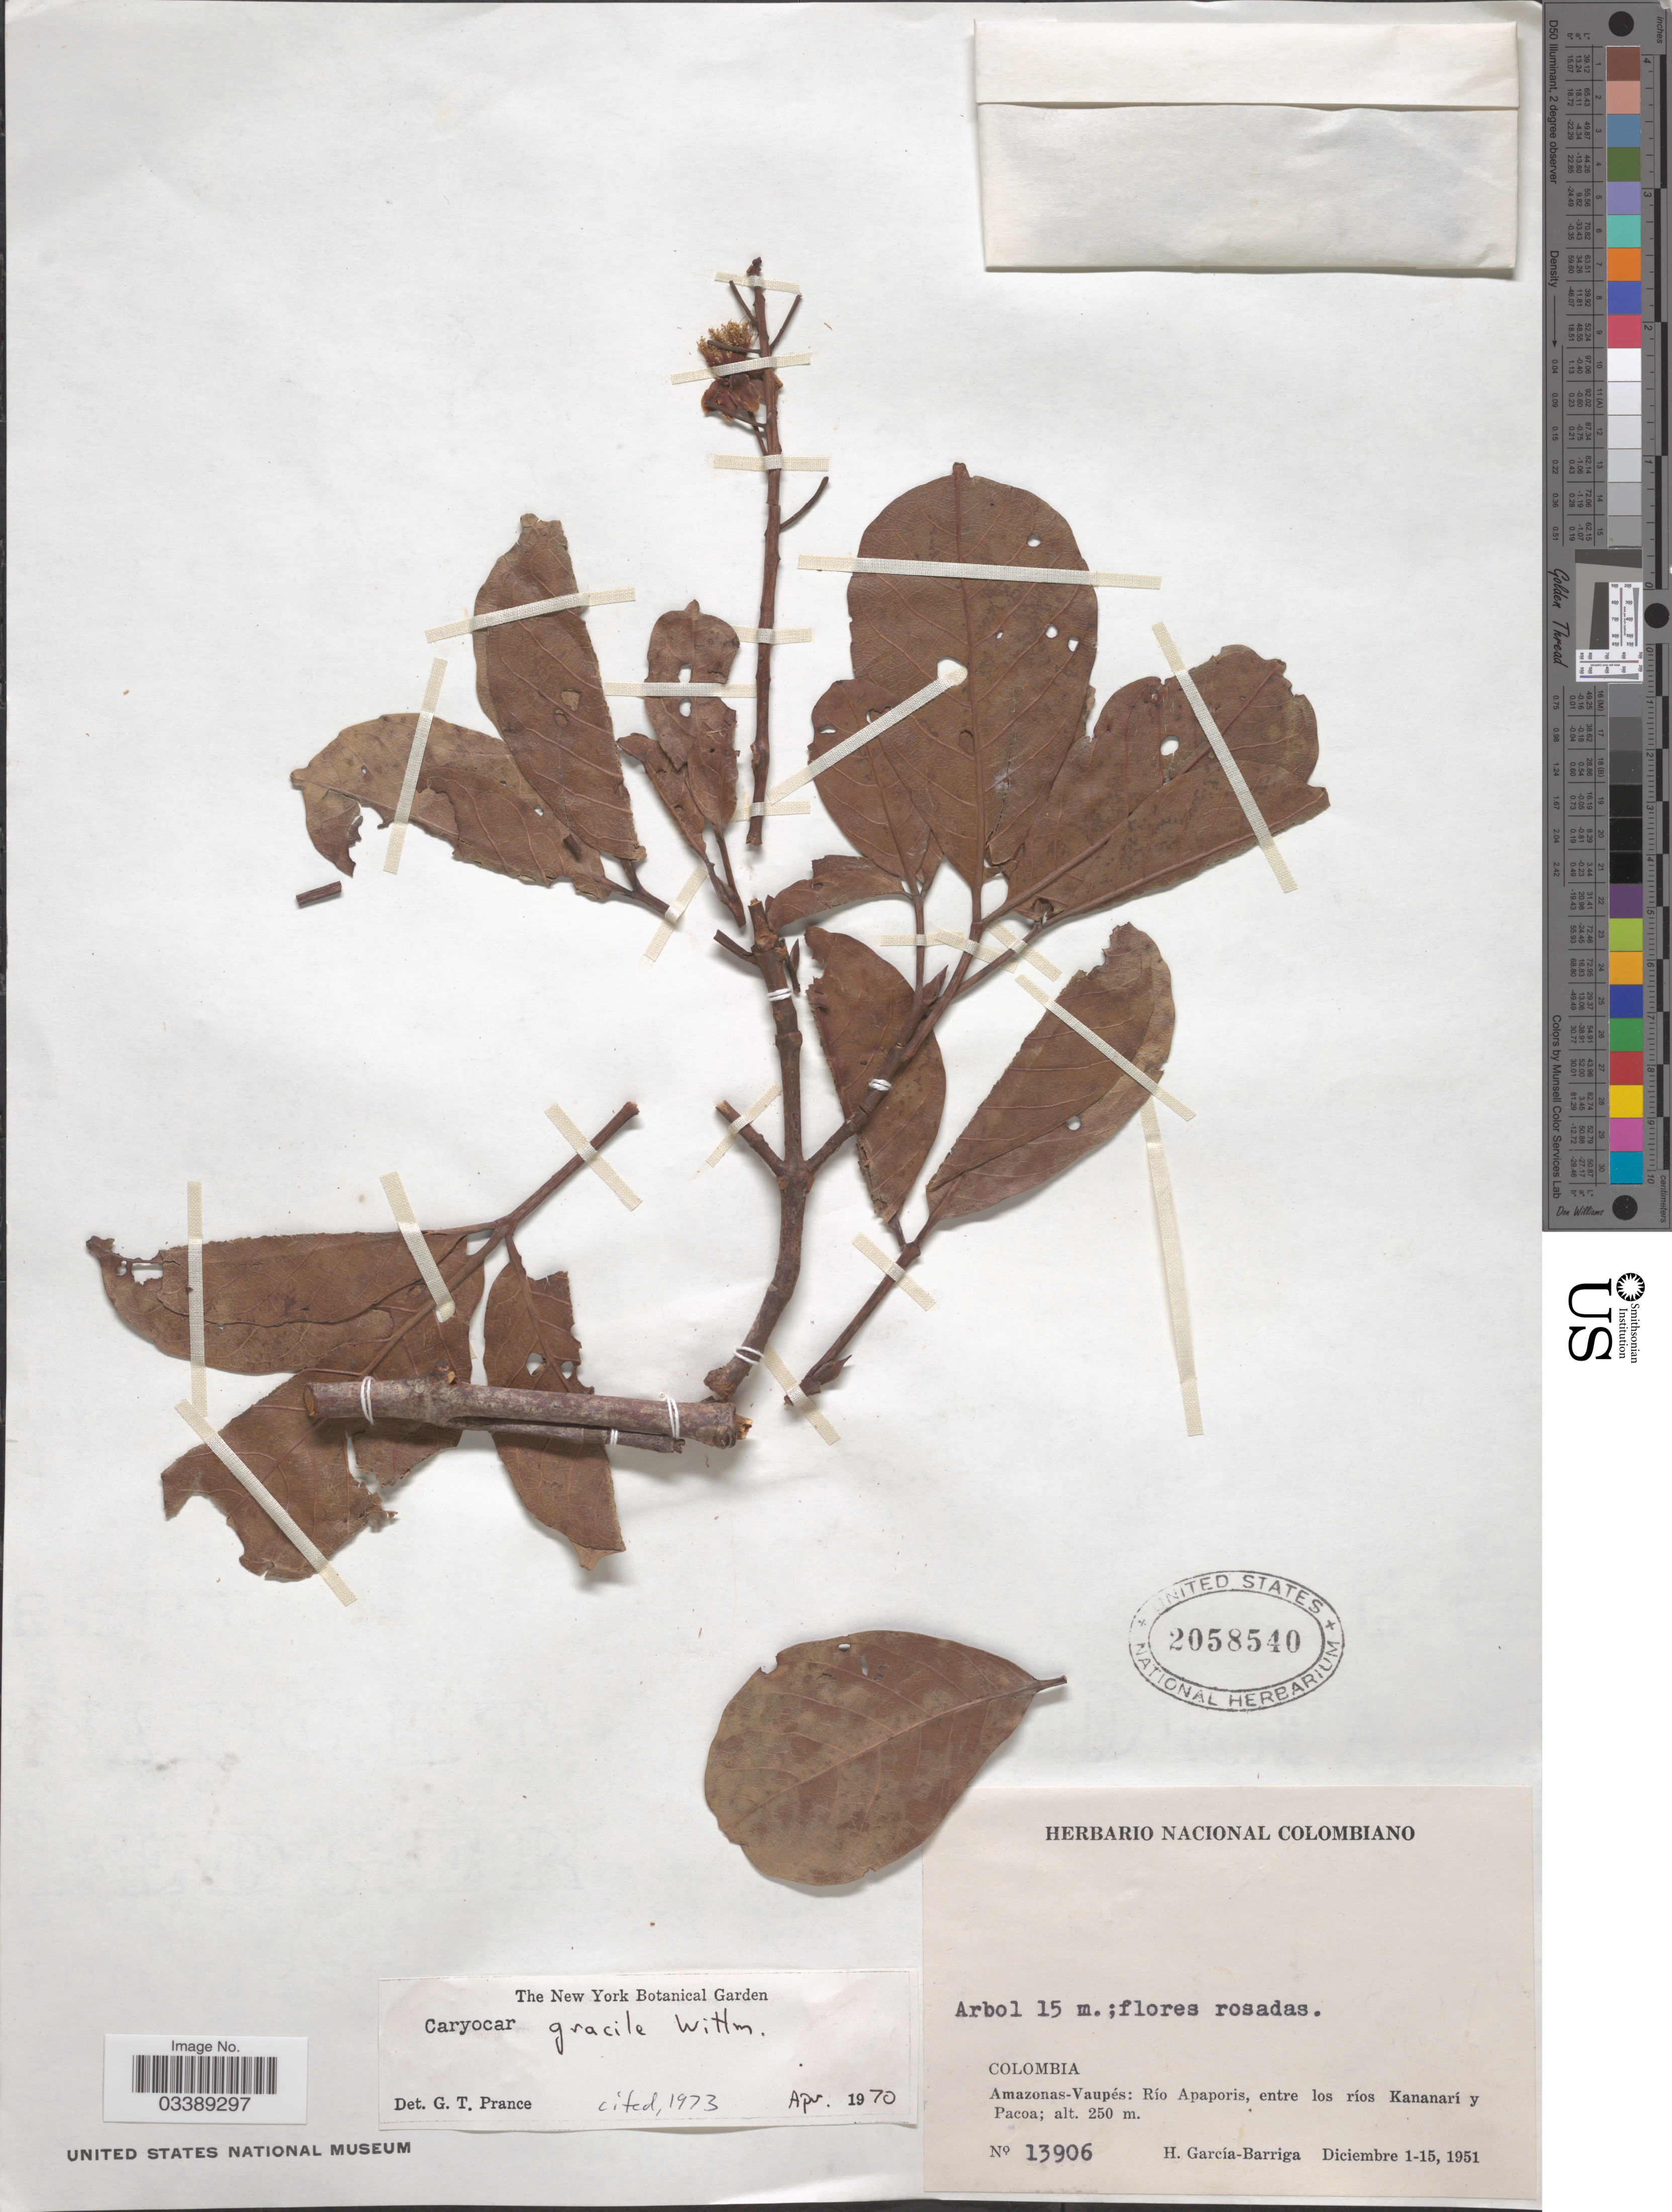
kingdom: Plantae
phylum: Tracheophyta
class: Magnoliopsida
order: Malpighiales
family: Caryocaraceae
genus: Caryocar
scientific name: Caryocar gracile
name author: Wittm.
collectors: H. García Barriga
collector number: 13906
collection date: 1951-12-01/1951-12-15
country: Colombia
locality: Amazonas-Vaupés: Río Apaporis, entre los ríos Kananarí y Pacoa.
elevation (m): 250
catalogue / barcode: US 2058540